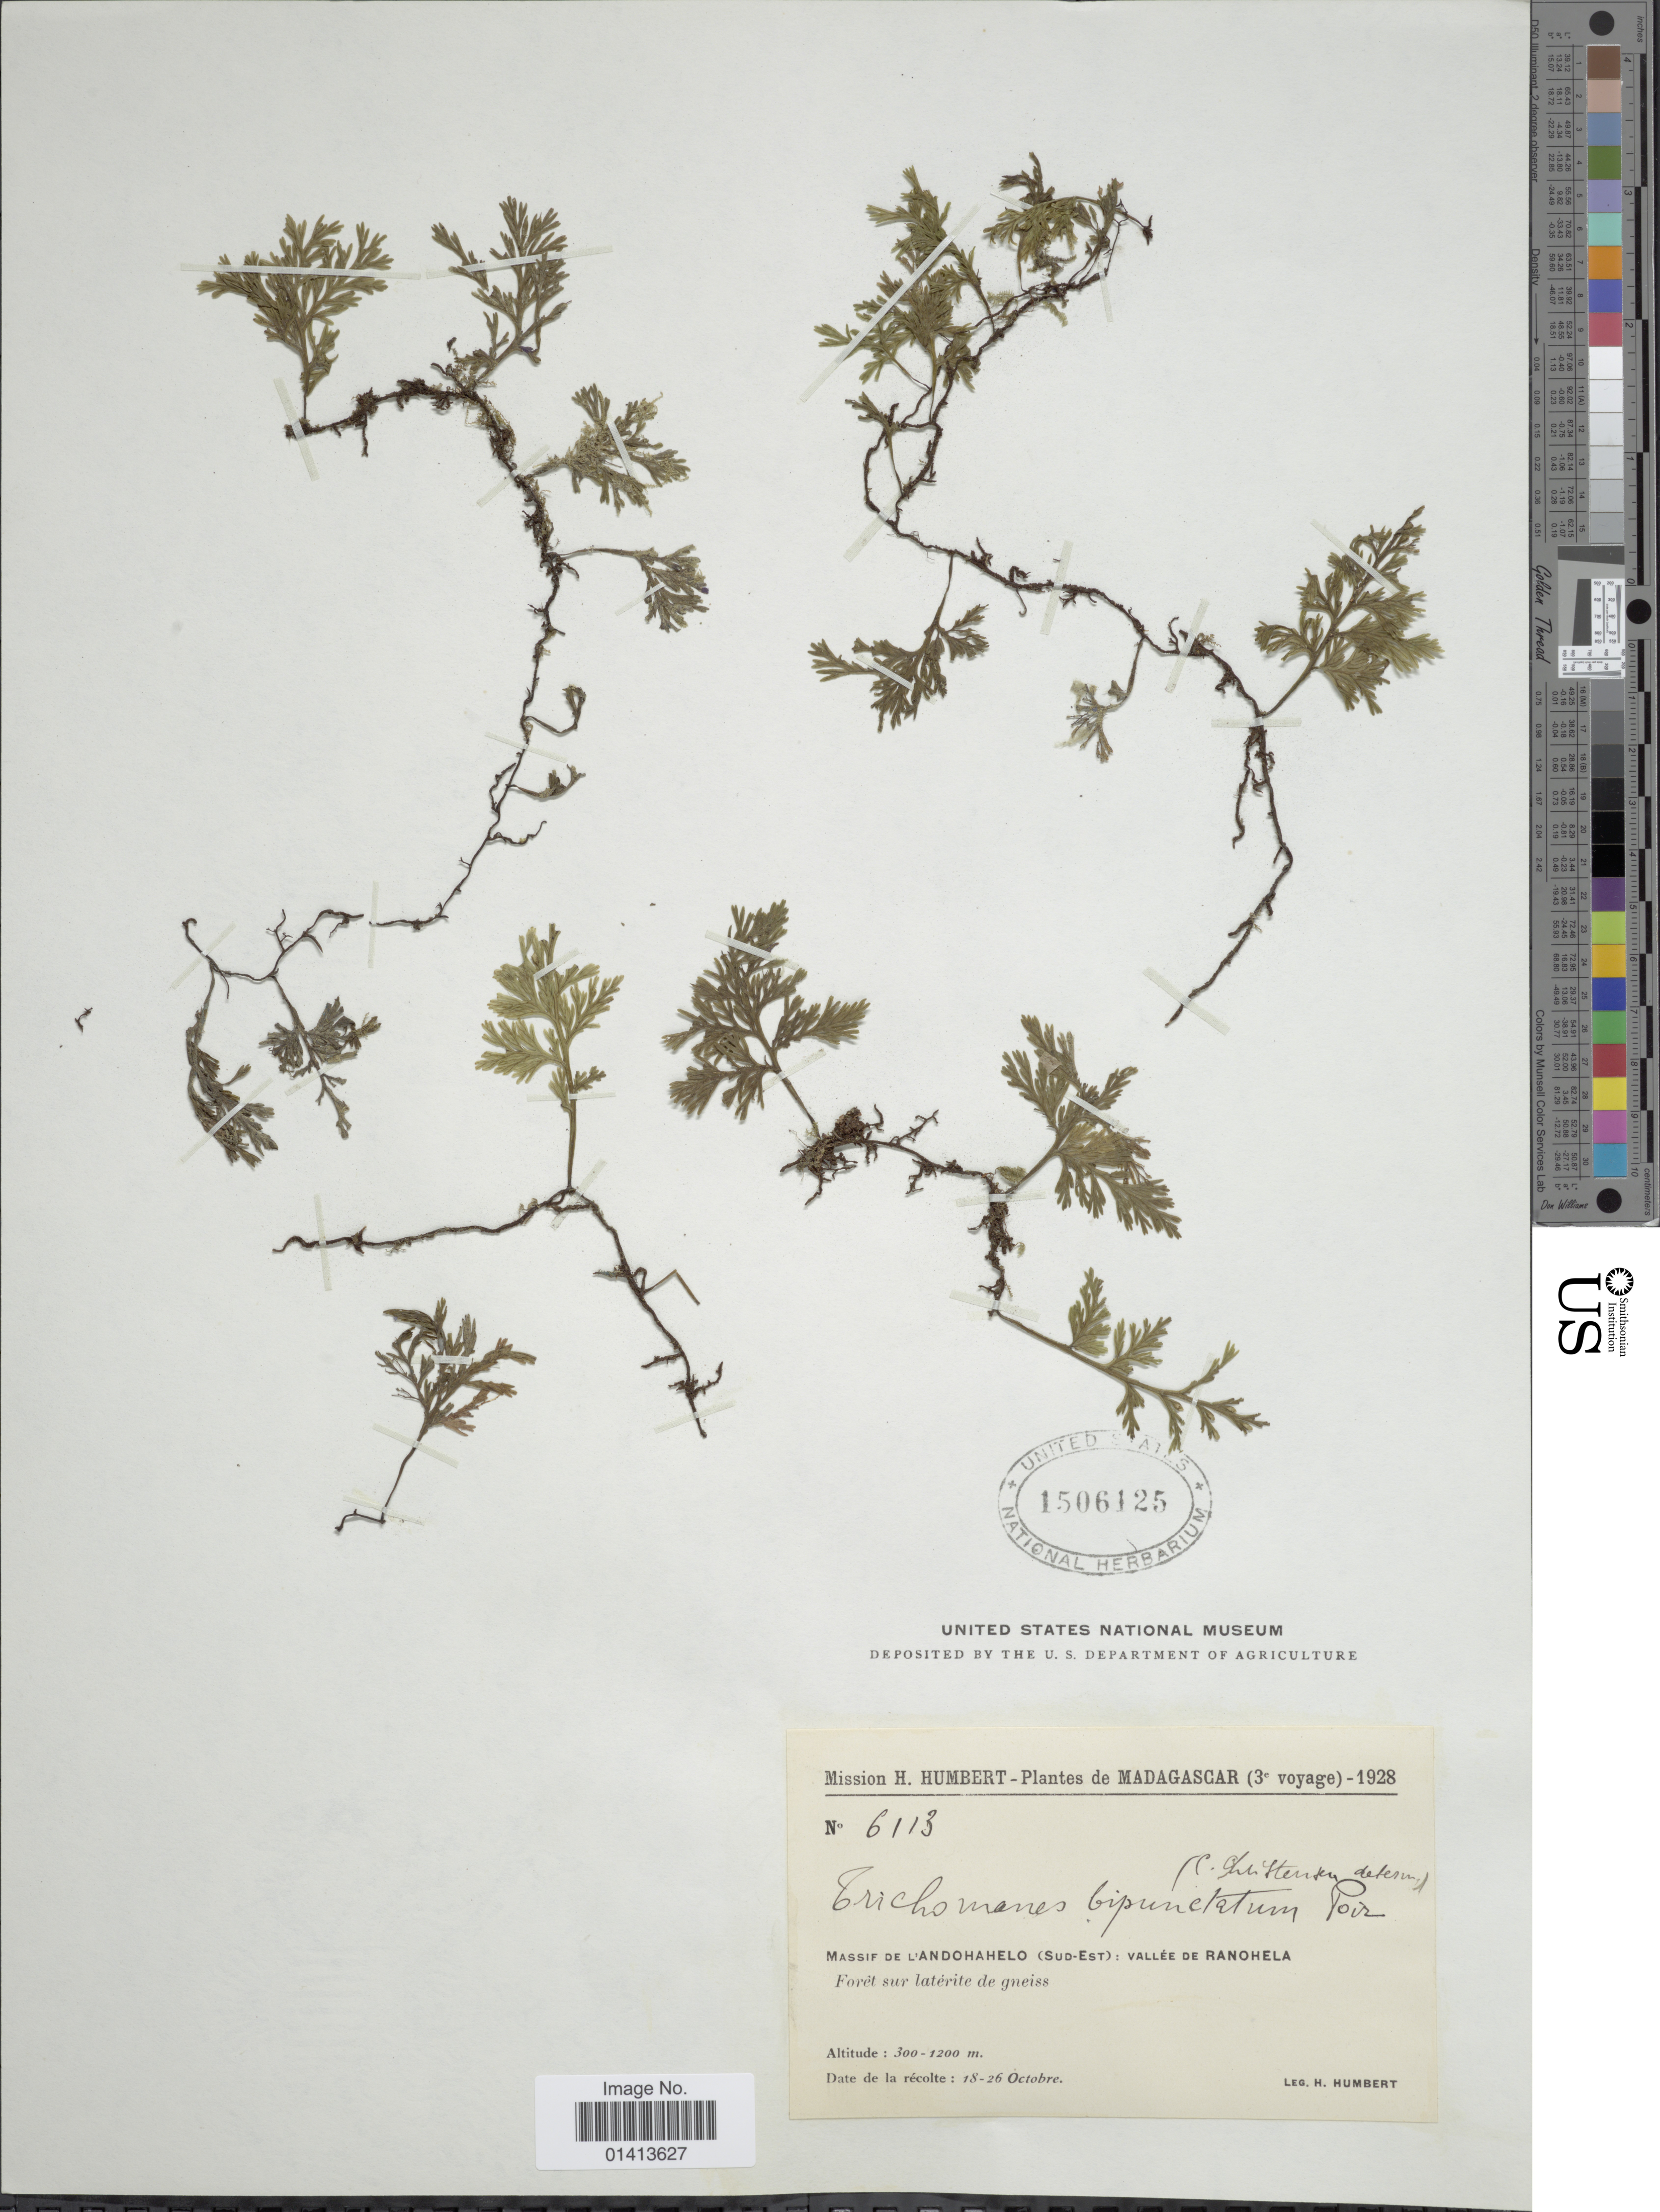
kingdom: Plantae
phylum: Tracheophyta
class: Polypodiopsida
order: Hymenophyllales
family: Hymenophyllaceae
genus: Crepidomanes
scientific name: Crepidomanes bipunctatum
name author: (Poir.) Copel.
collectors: H. Humbert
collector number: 6113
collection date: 1928-10-18/1928-10-26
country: Madagascar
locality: Massif de l'Andohahelo (Sud-Est): Vallée de Ranohela, Foret sur laterite de gneiss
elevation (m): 300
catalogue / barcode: US 1506125